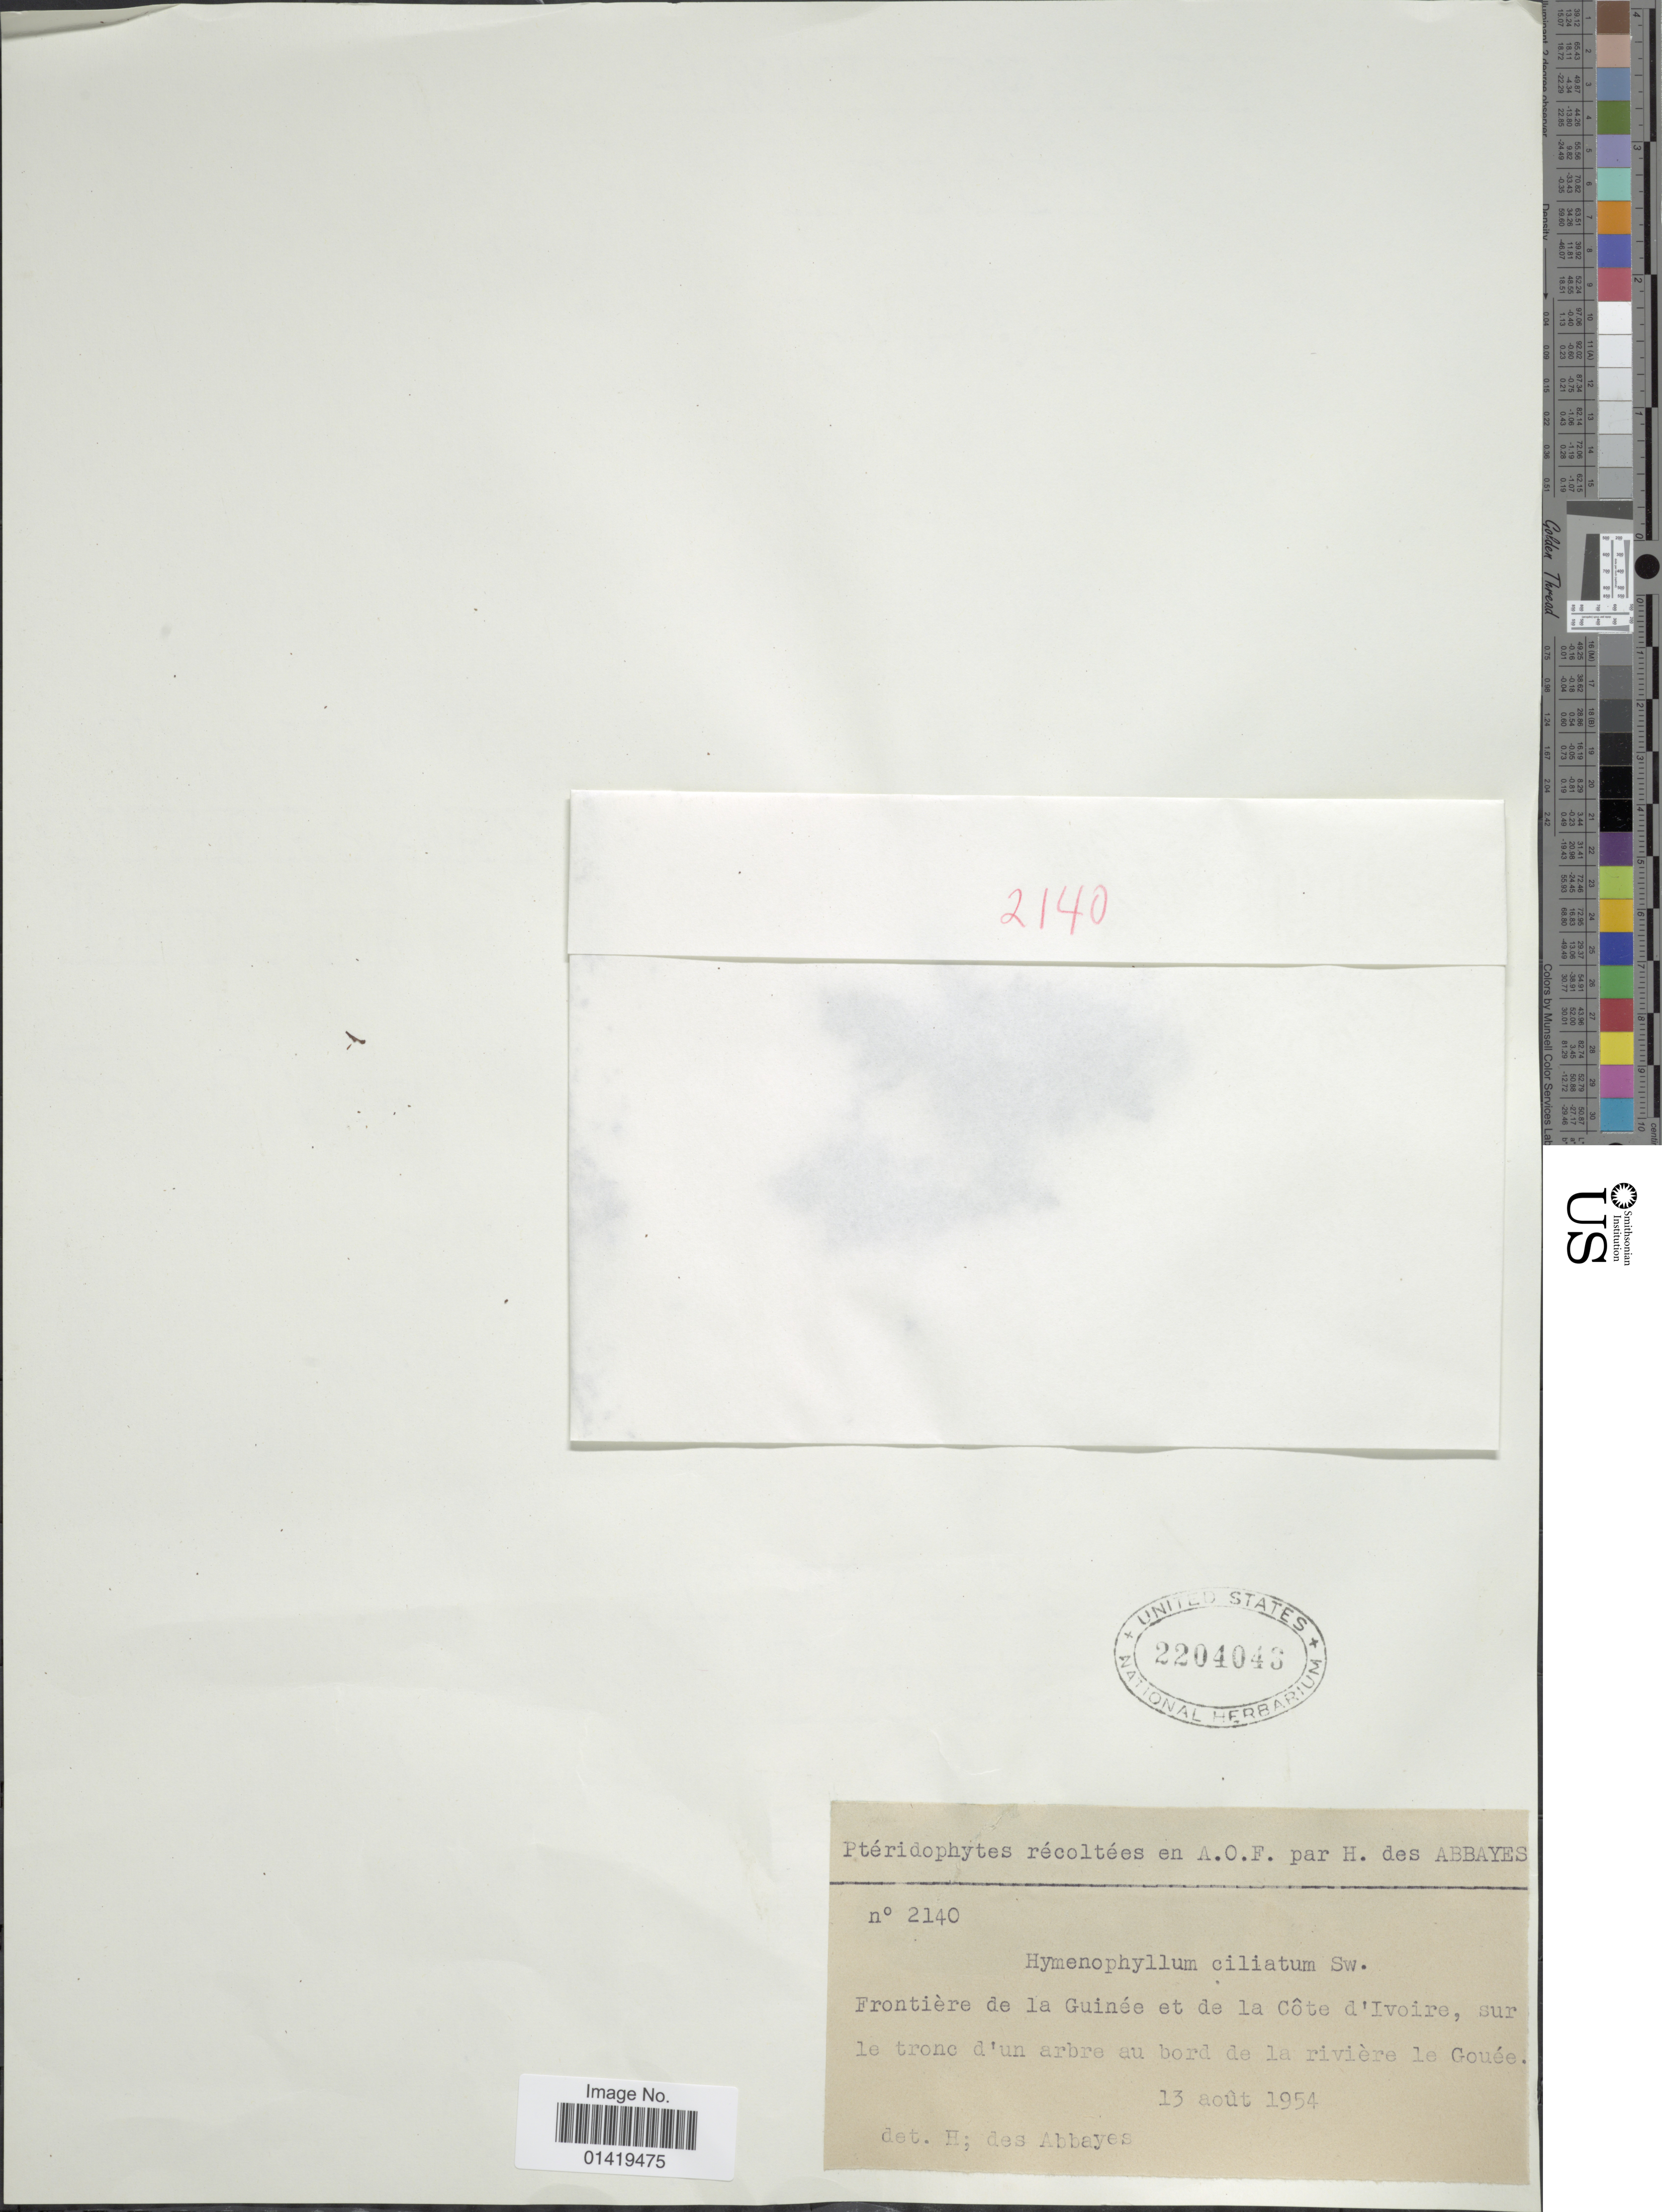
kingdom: Plantae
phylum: Tracheophyta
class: Polypodiopsida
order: Hymenophyllales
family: Hymenophyllaceae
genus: Hymenophyllum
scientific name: Hymenophyllum hirsutum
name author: (L.) Sw.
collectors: H. R. Abbayes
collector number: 2140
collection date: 1954-08-13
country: Ivory Coast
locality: Frontiere de la Guinee et de la Cote d'Ivoire sur le tronc d'un arbre au bord de la riviere le Gouee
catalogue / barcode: US 2204046